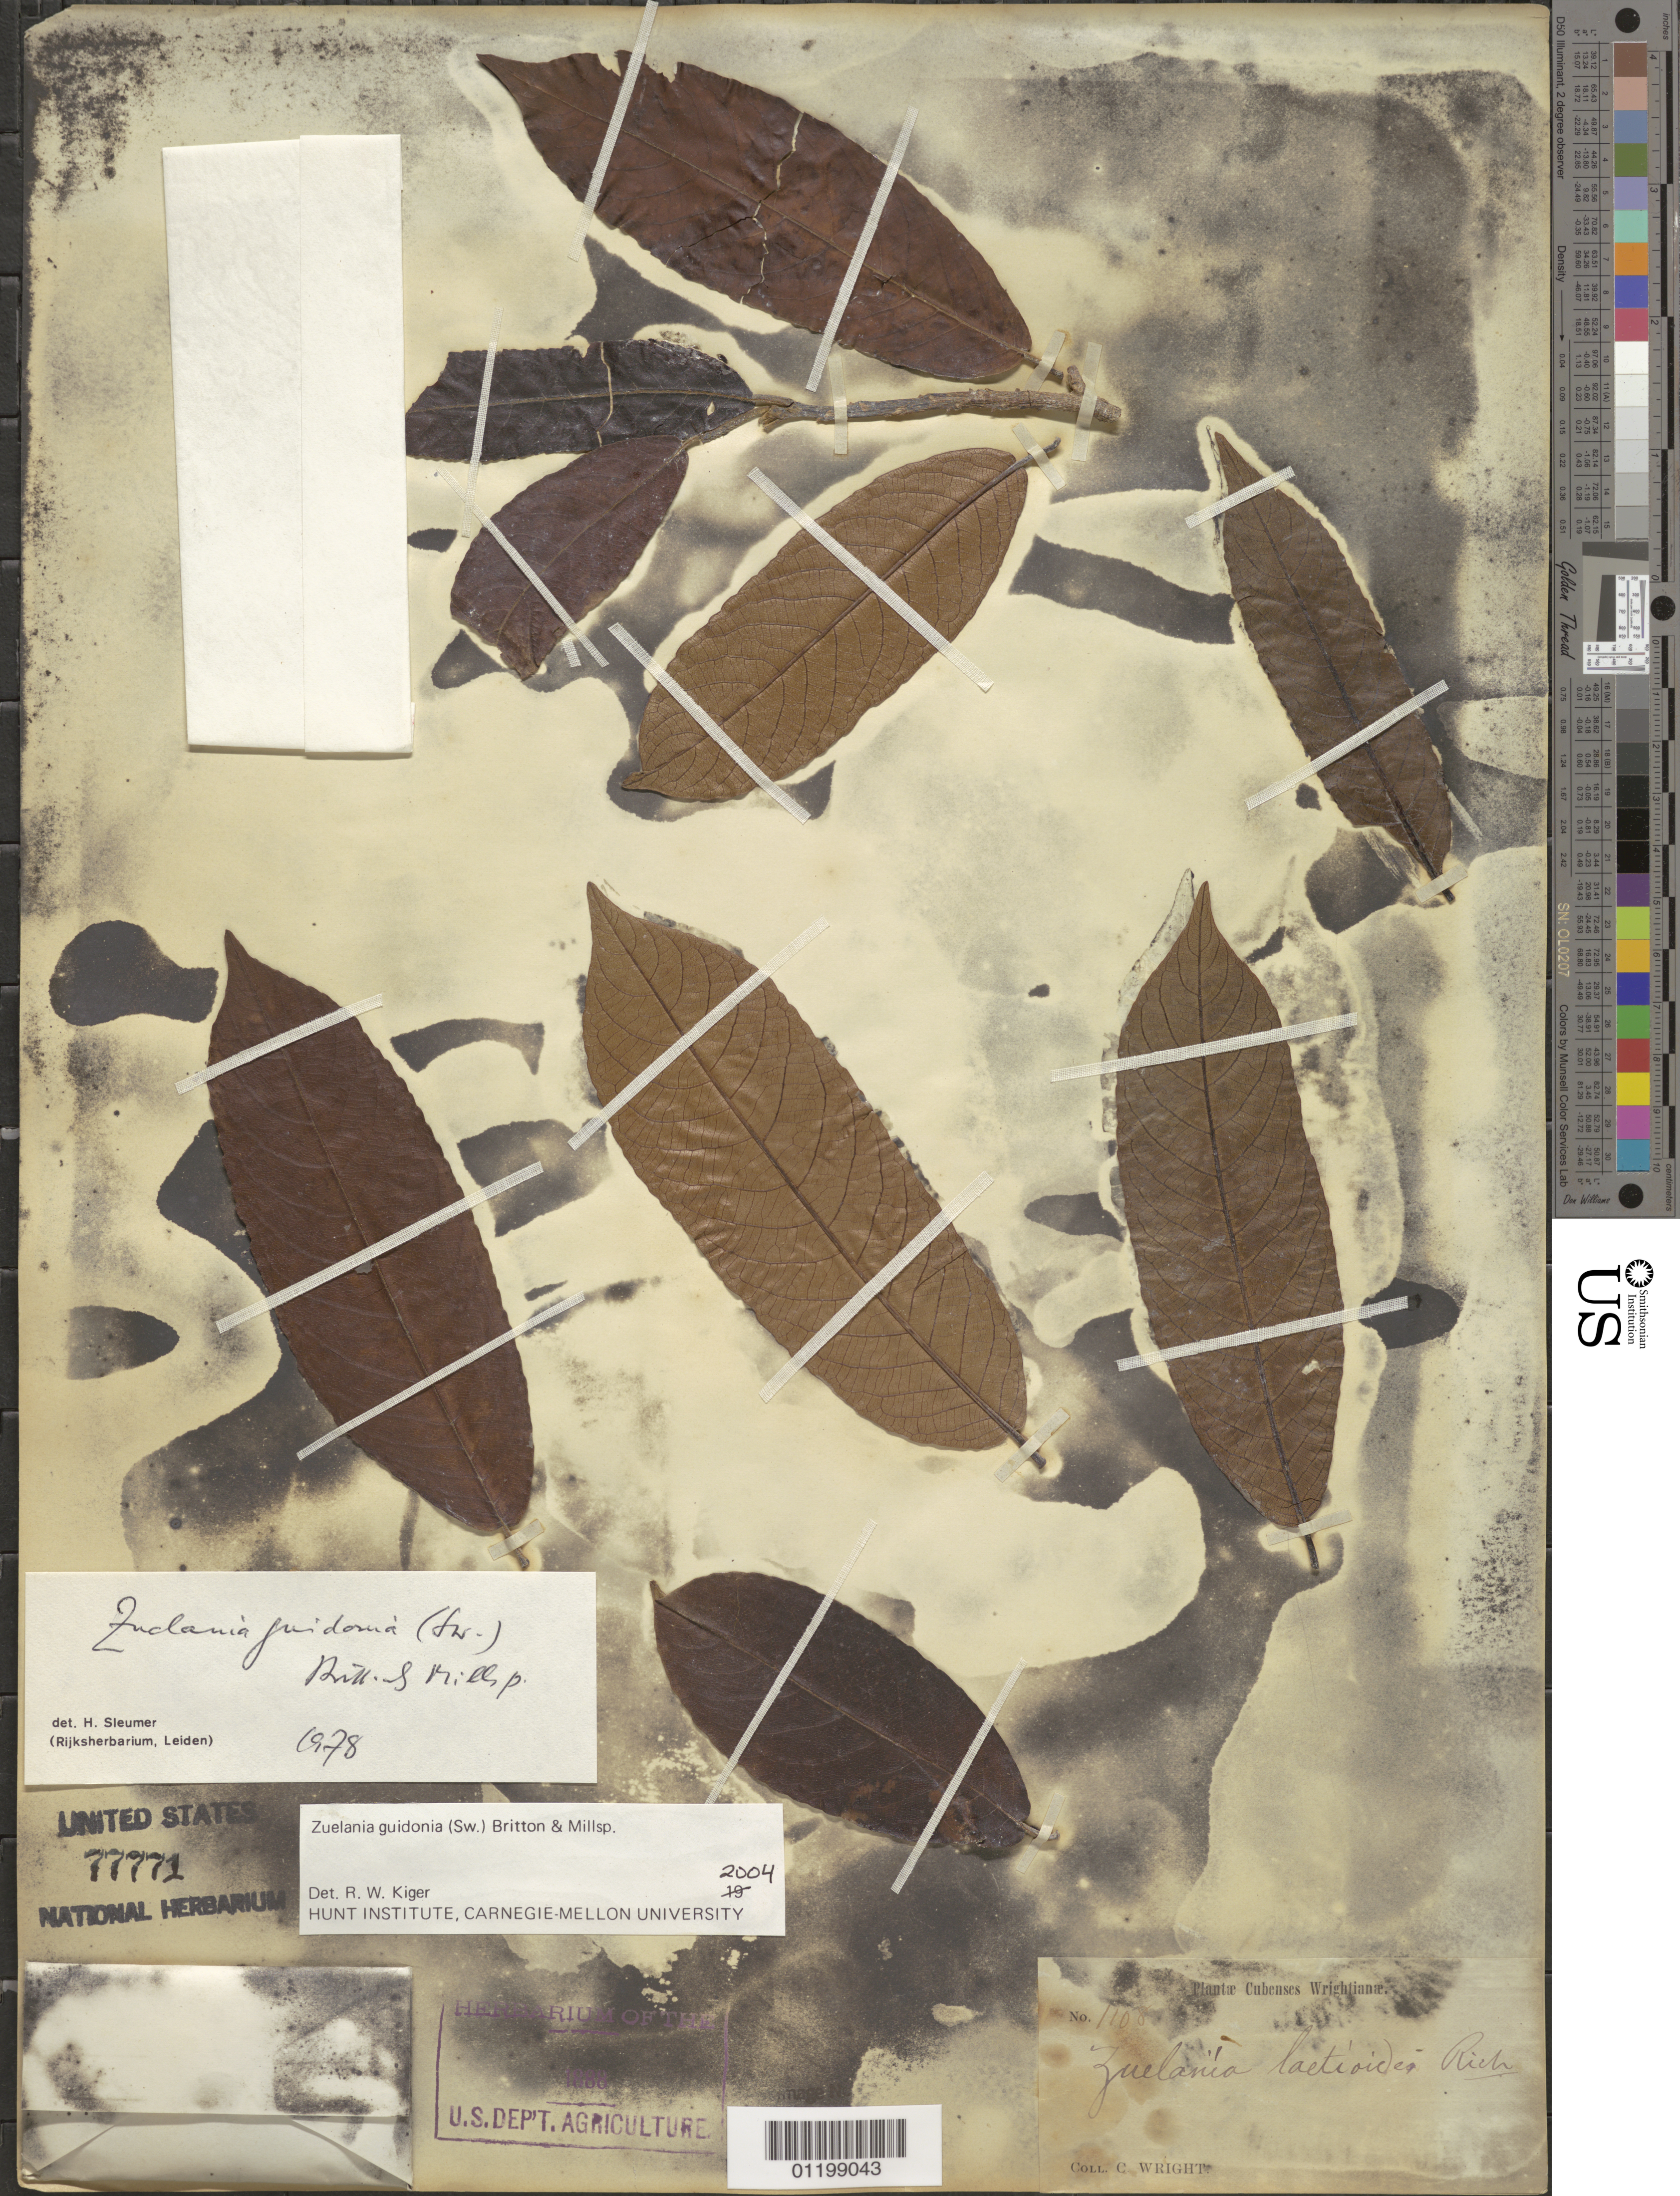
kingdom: Plantae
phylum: Tracheophyta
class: Magnoliopsida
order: Malpighiales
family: Salicaceae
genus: Casearia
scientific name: Casearia laetioides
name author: (A. Rich.) Warb.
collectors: C. Wright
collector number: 1108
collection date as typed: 18--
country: Cuba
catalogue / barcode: US 77771